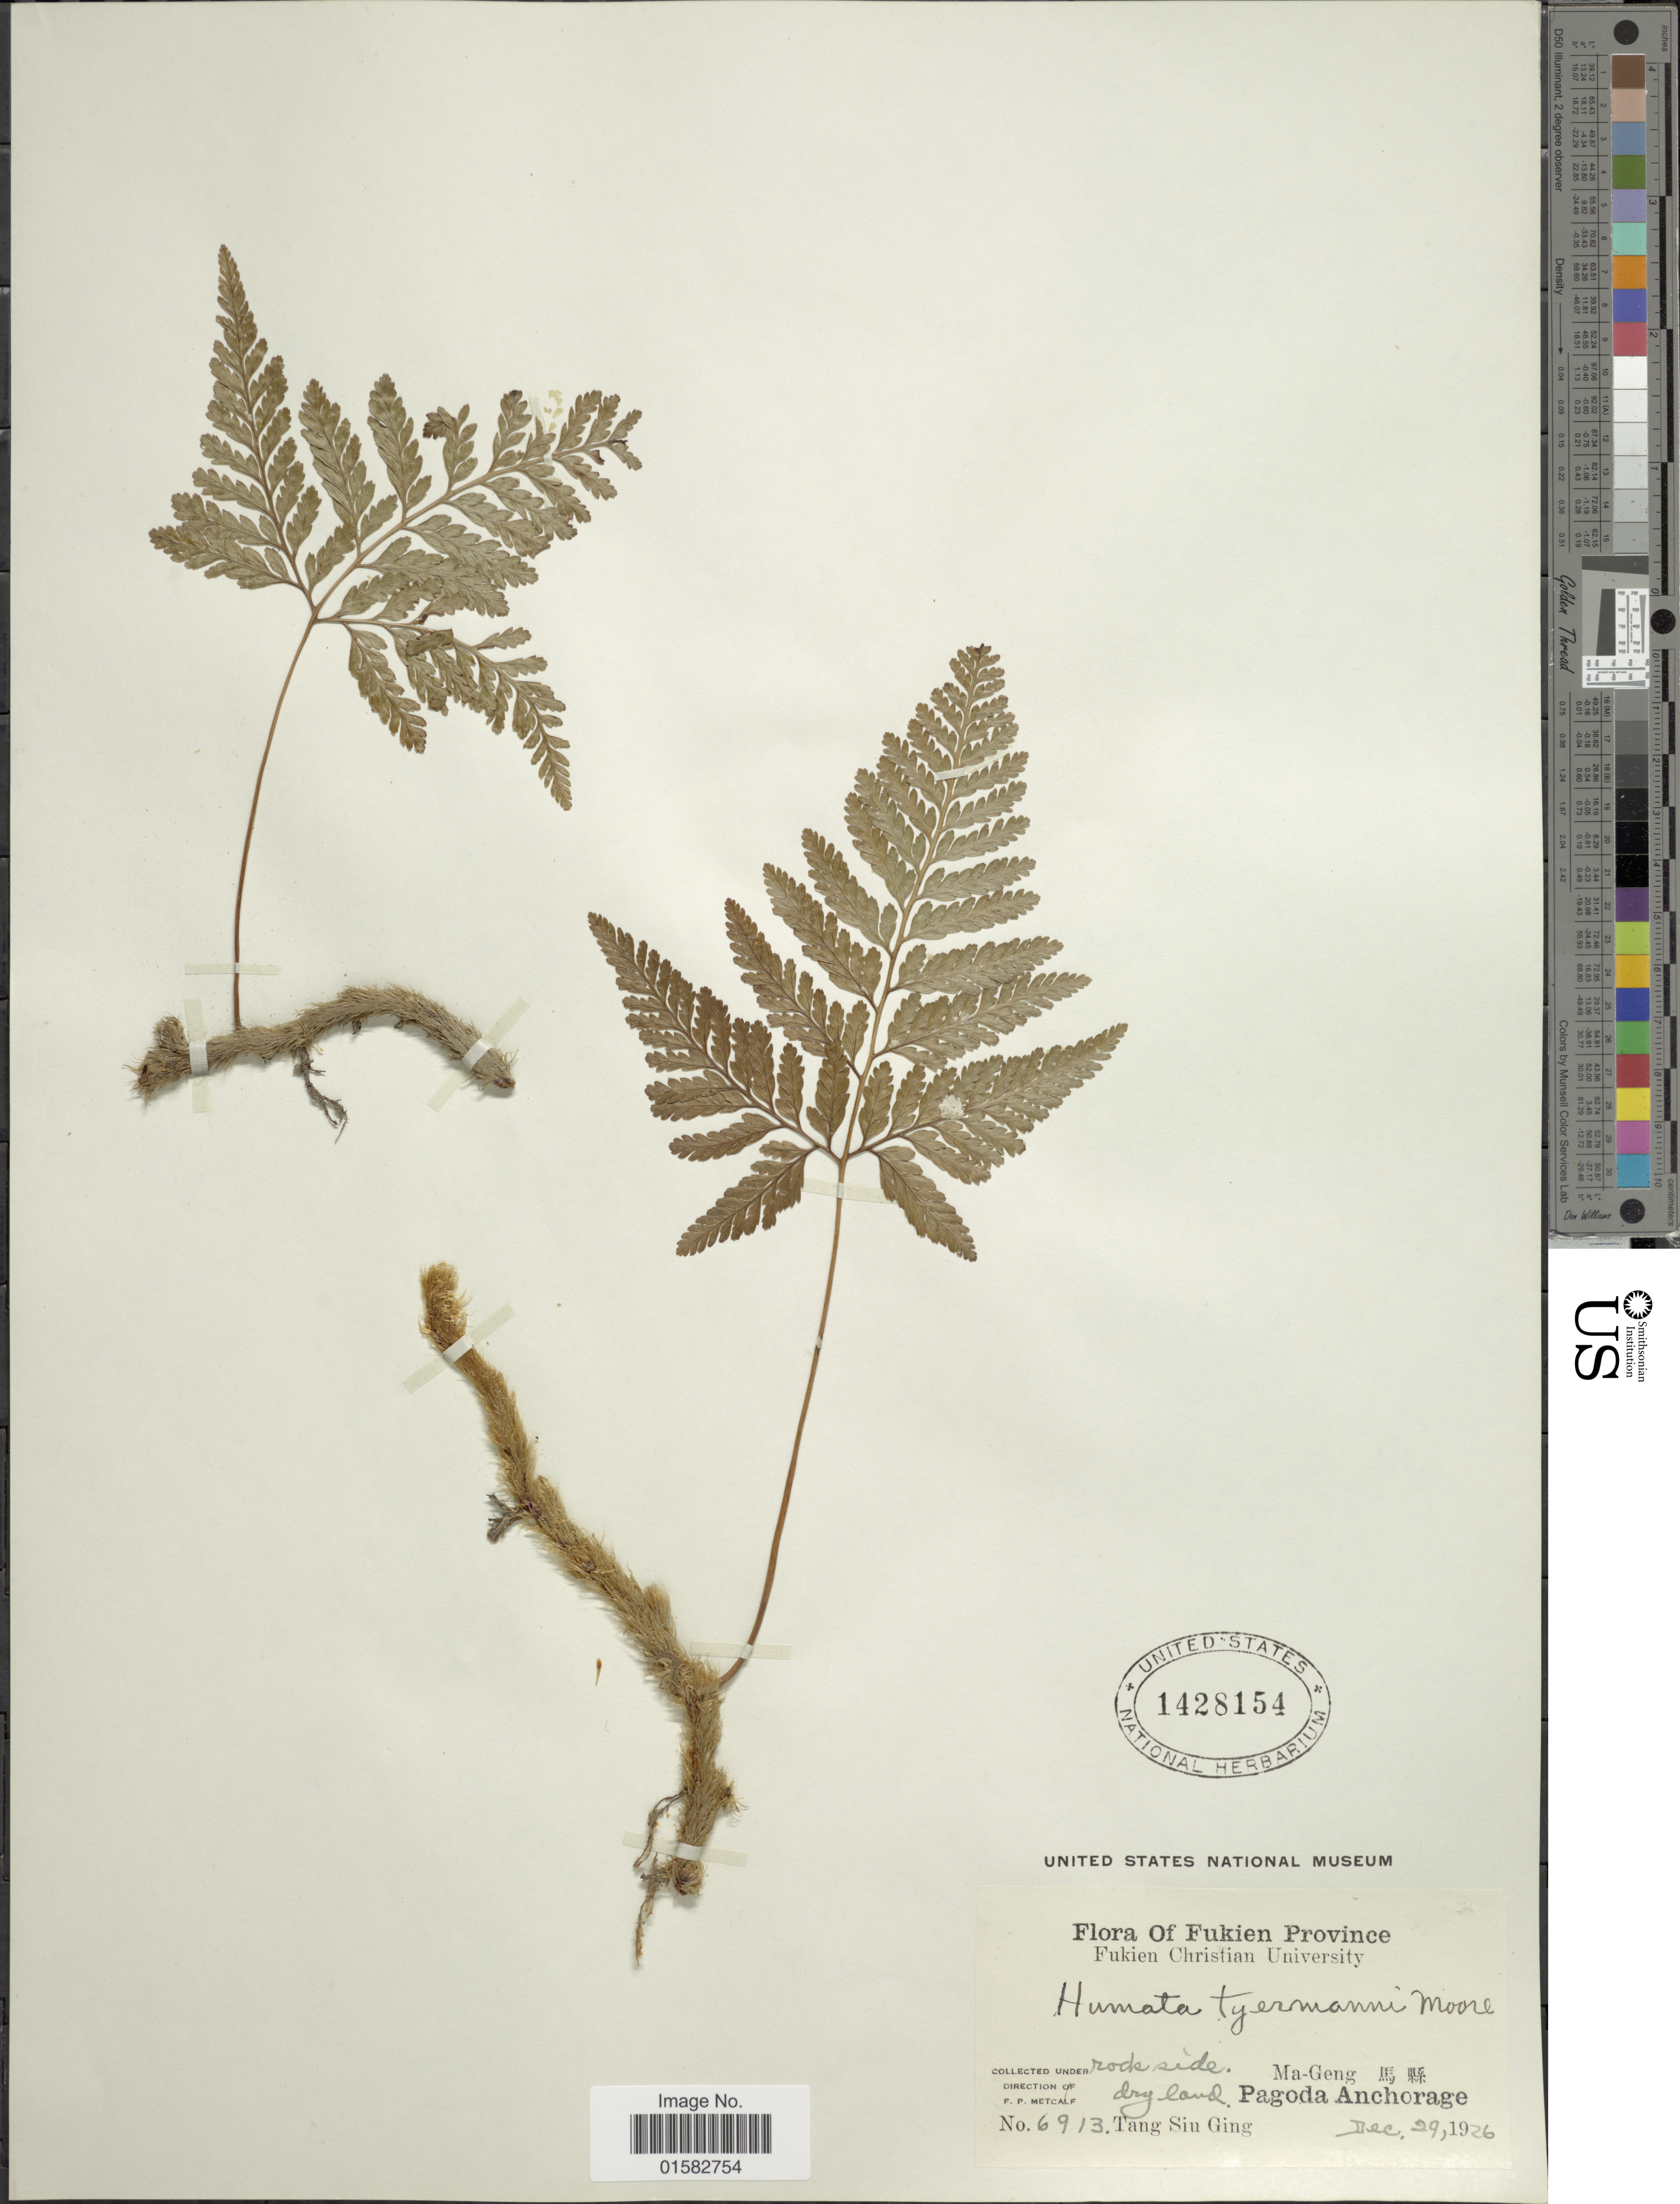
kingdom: Plantae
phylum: Tracheophyta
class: Polypodiopsida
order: Polypodiales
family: Davalliaceae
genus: Davallia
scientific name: Davallia griffithiana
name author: Hook.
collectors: F. Metcalf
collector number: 6913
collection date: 1926-12-29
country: China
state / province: Fujian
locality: Ma-Geng , Pagoda Anchorage, Tang Siu Ging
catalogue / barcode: US 1428154